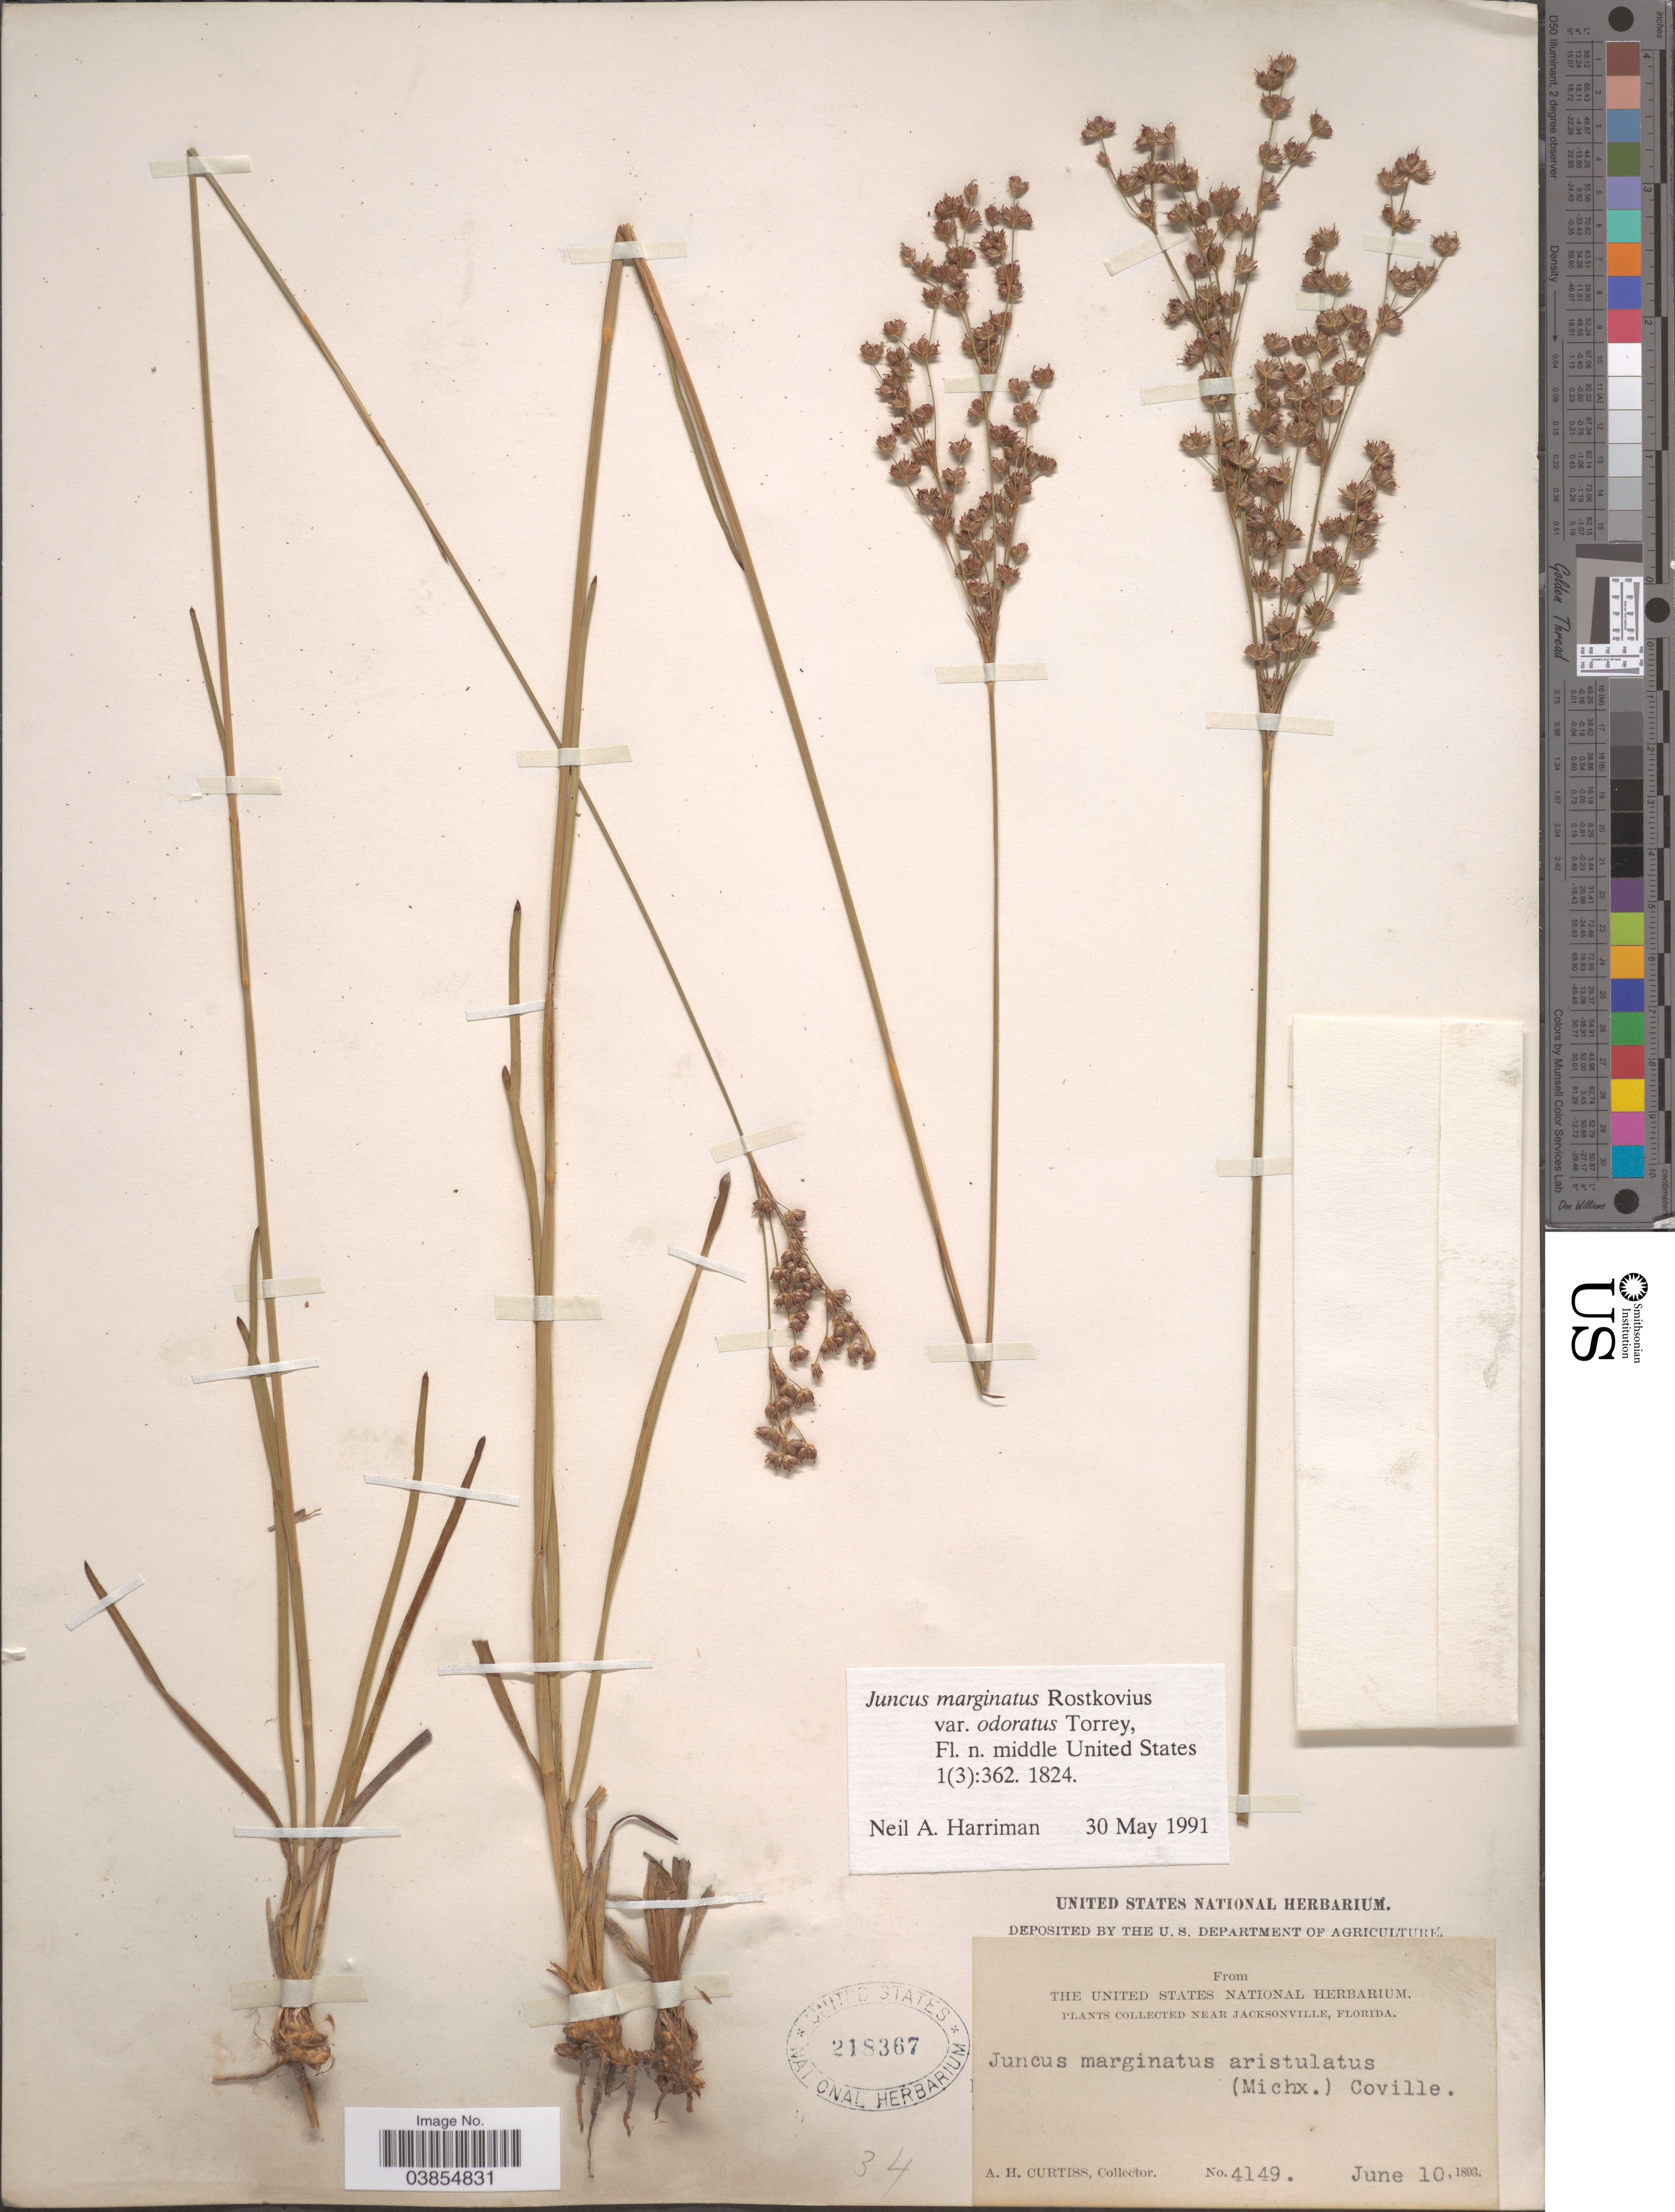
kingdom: Plantae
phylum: Tracheophyta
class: Liliopsida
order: Poales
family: Juncaceae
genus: Juncus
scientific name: Juncus marginatus var. odoratus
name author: Torr.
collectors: A. H. Curtiss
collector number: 4149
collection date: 1893-06-10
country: United States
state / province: Florida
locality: Near Jacksonville.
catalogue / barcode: US 218367